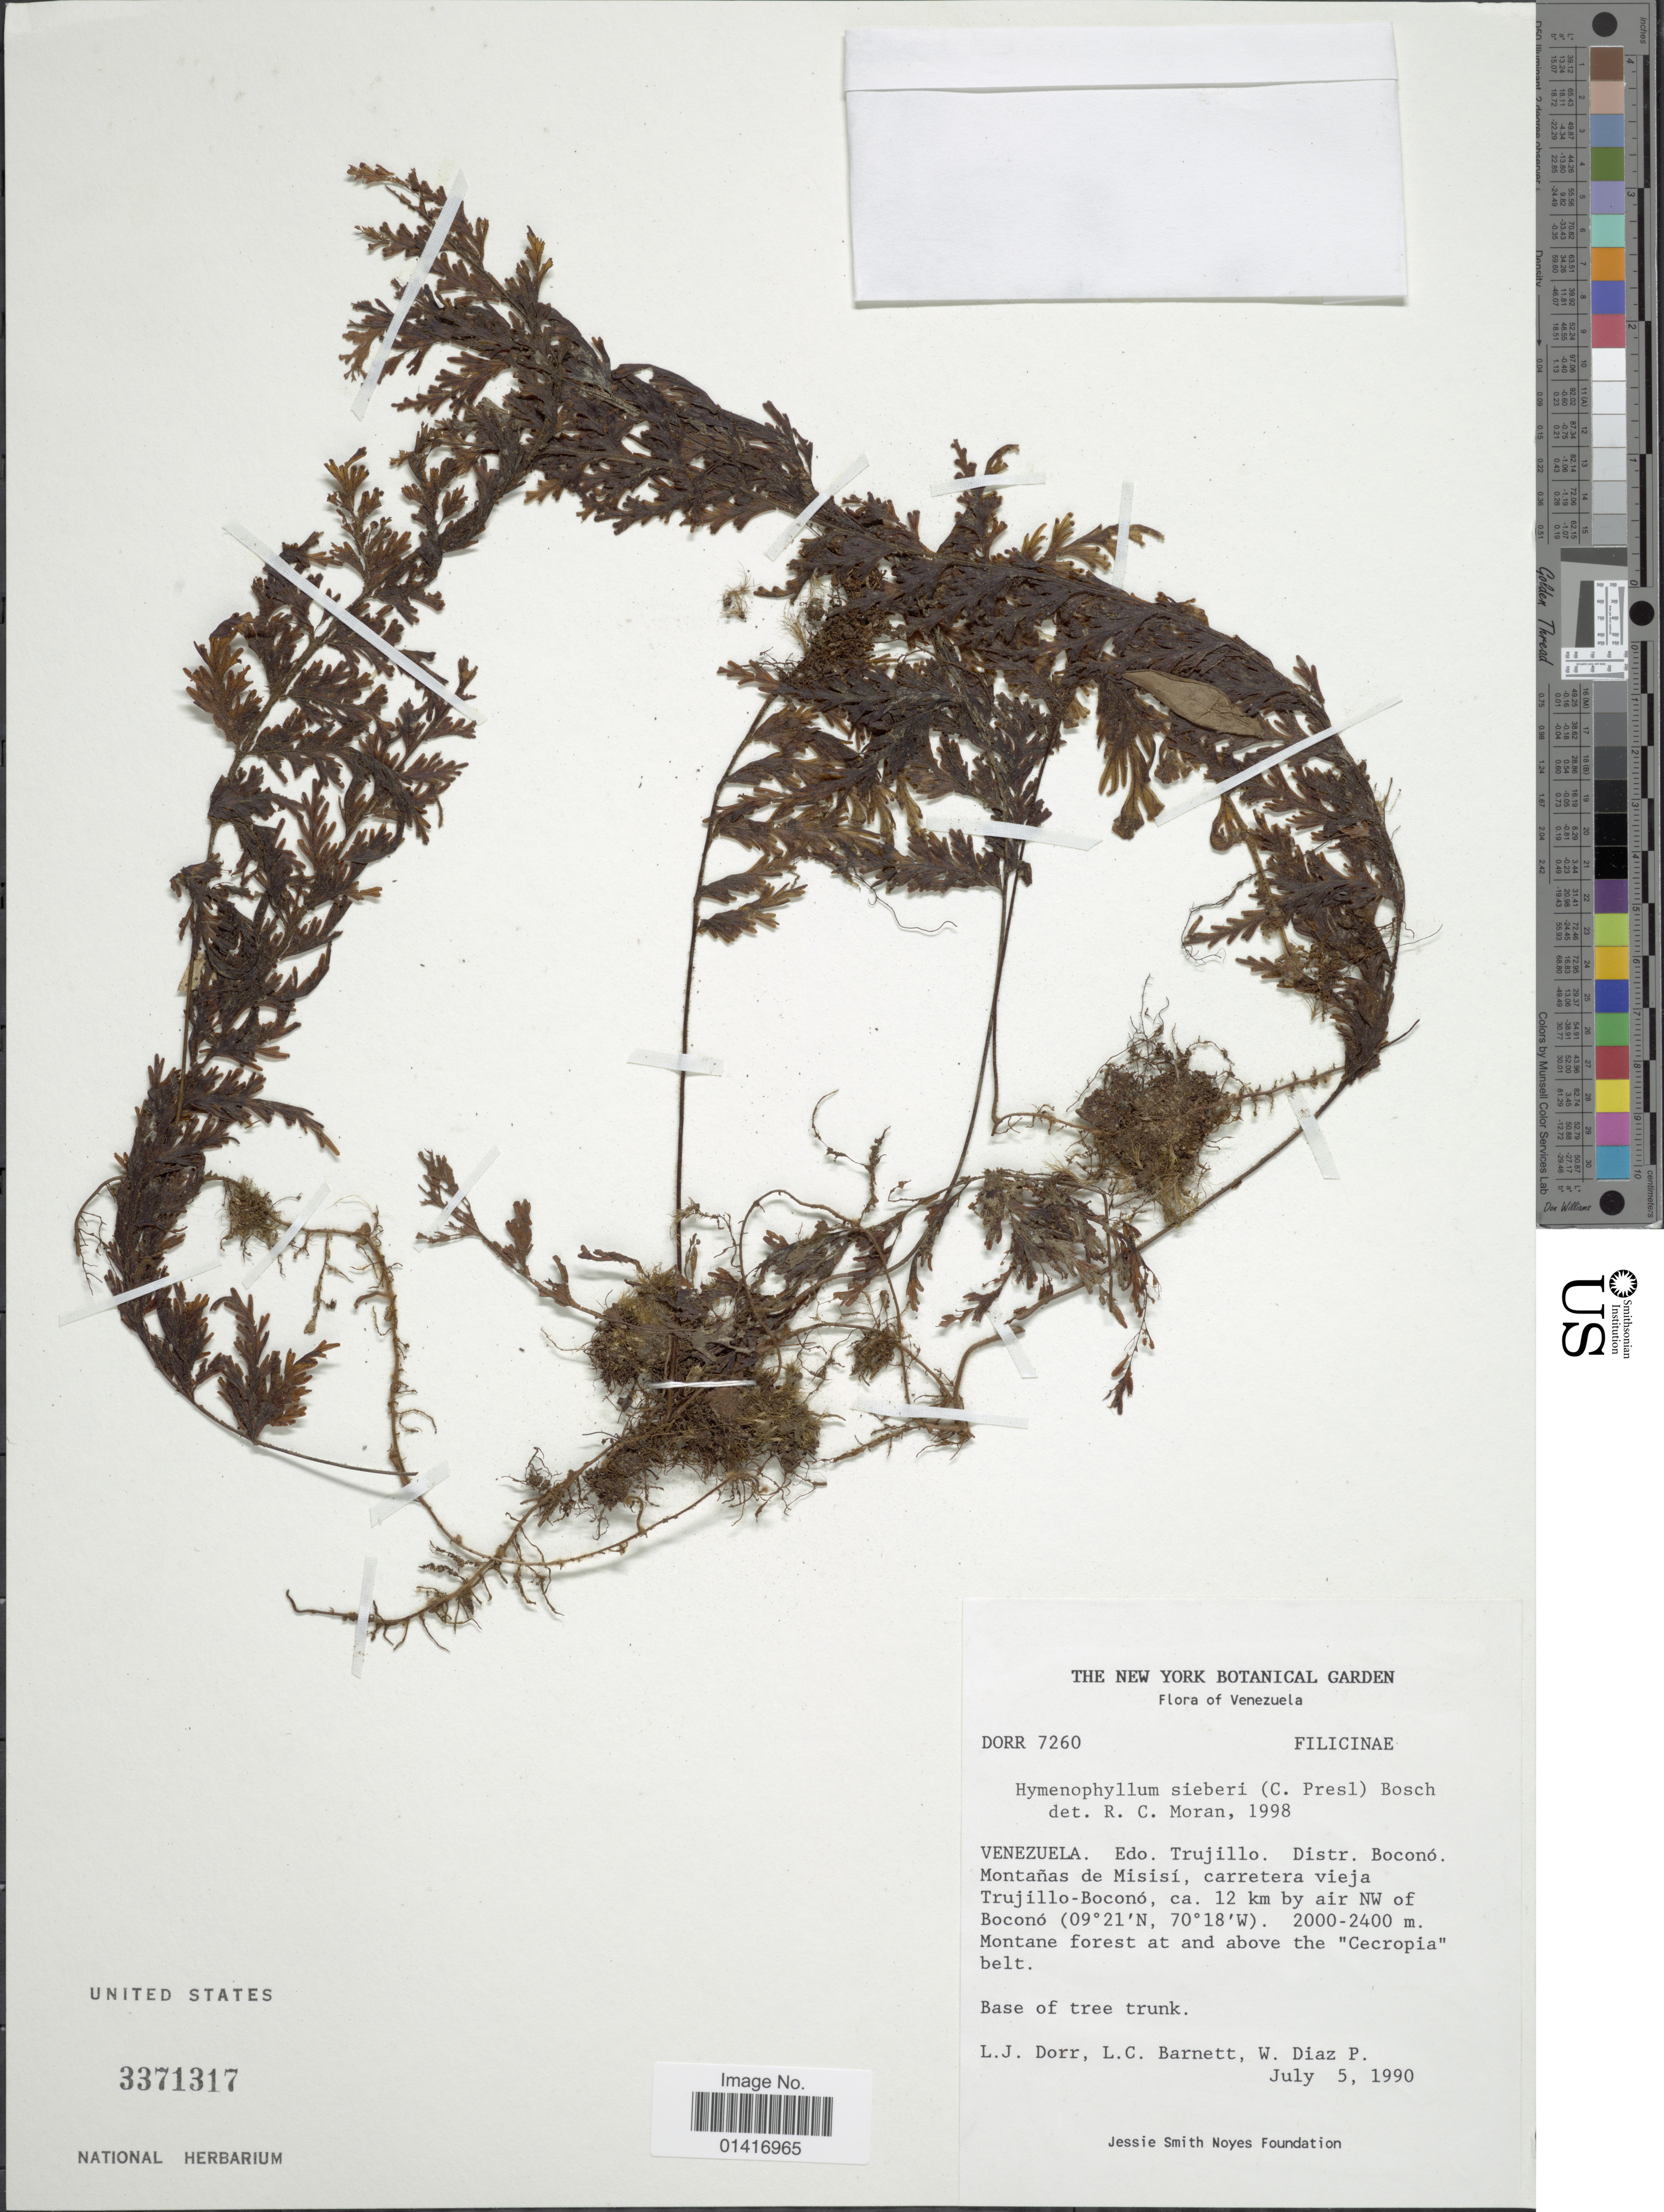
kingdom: Plantae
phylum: Tracheophyta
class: Polypodiopsida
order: Hymenophyllales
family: Hymenophyllaceae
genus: Hymenophyllum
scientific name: Hymenophyllum sieberi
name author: (C. Presl) Bosch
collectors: L. J. Dorr, L. C. Barnett & W. Díaz P.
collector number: DORR 7260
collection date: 1990-07-05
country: Venezuela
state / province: Trujillo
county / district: Boconó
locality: Montañas de Misisi, carretera vieja Trujillo-Boconó, ca. 12 km by air NW of Boconó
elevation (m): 2000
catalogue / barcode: US 3371317